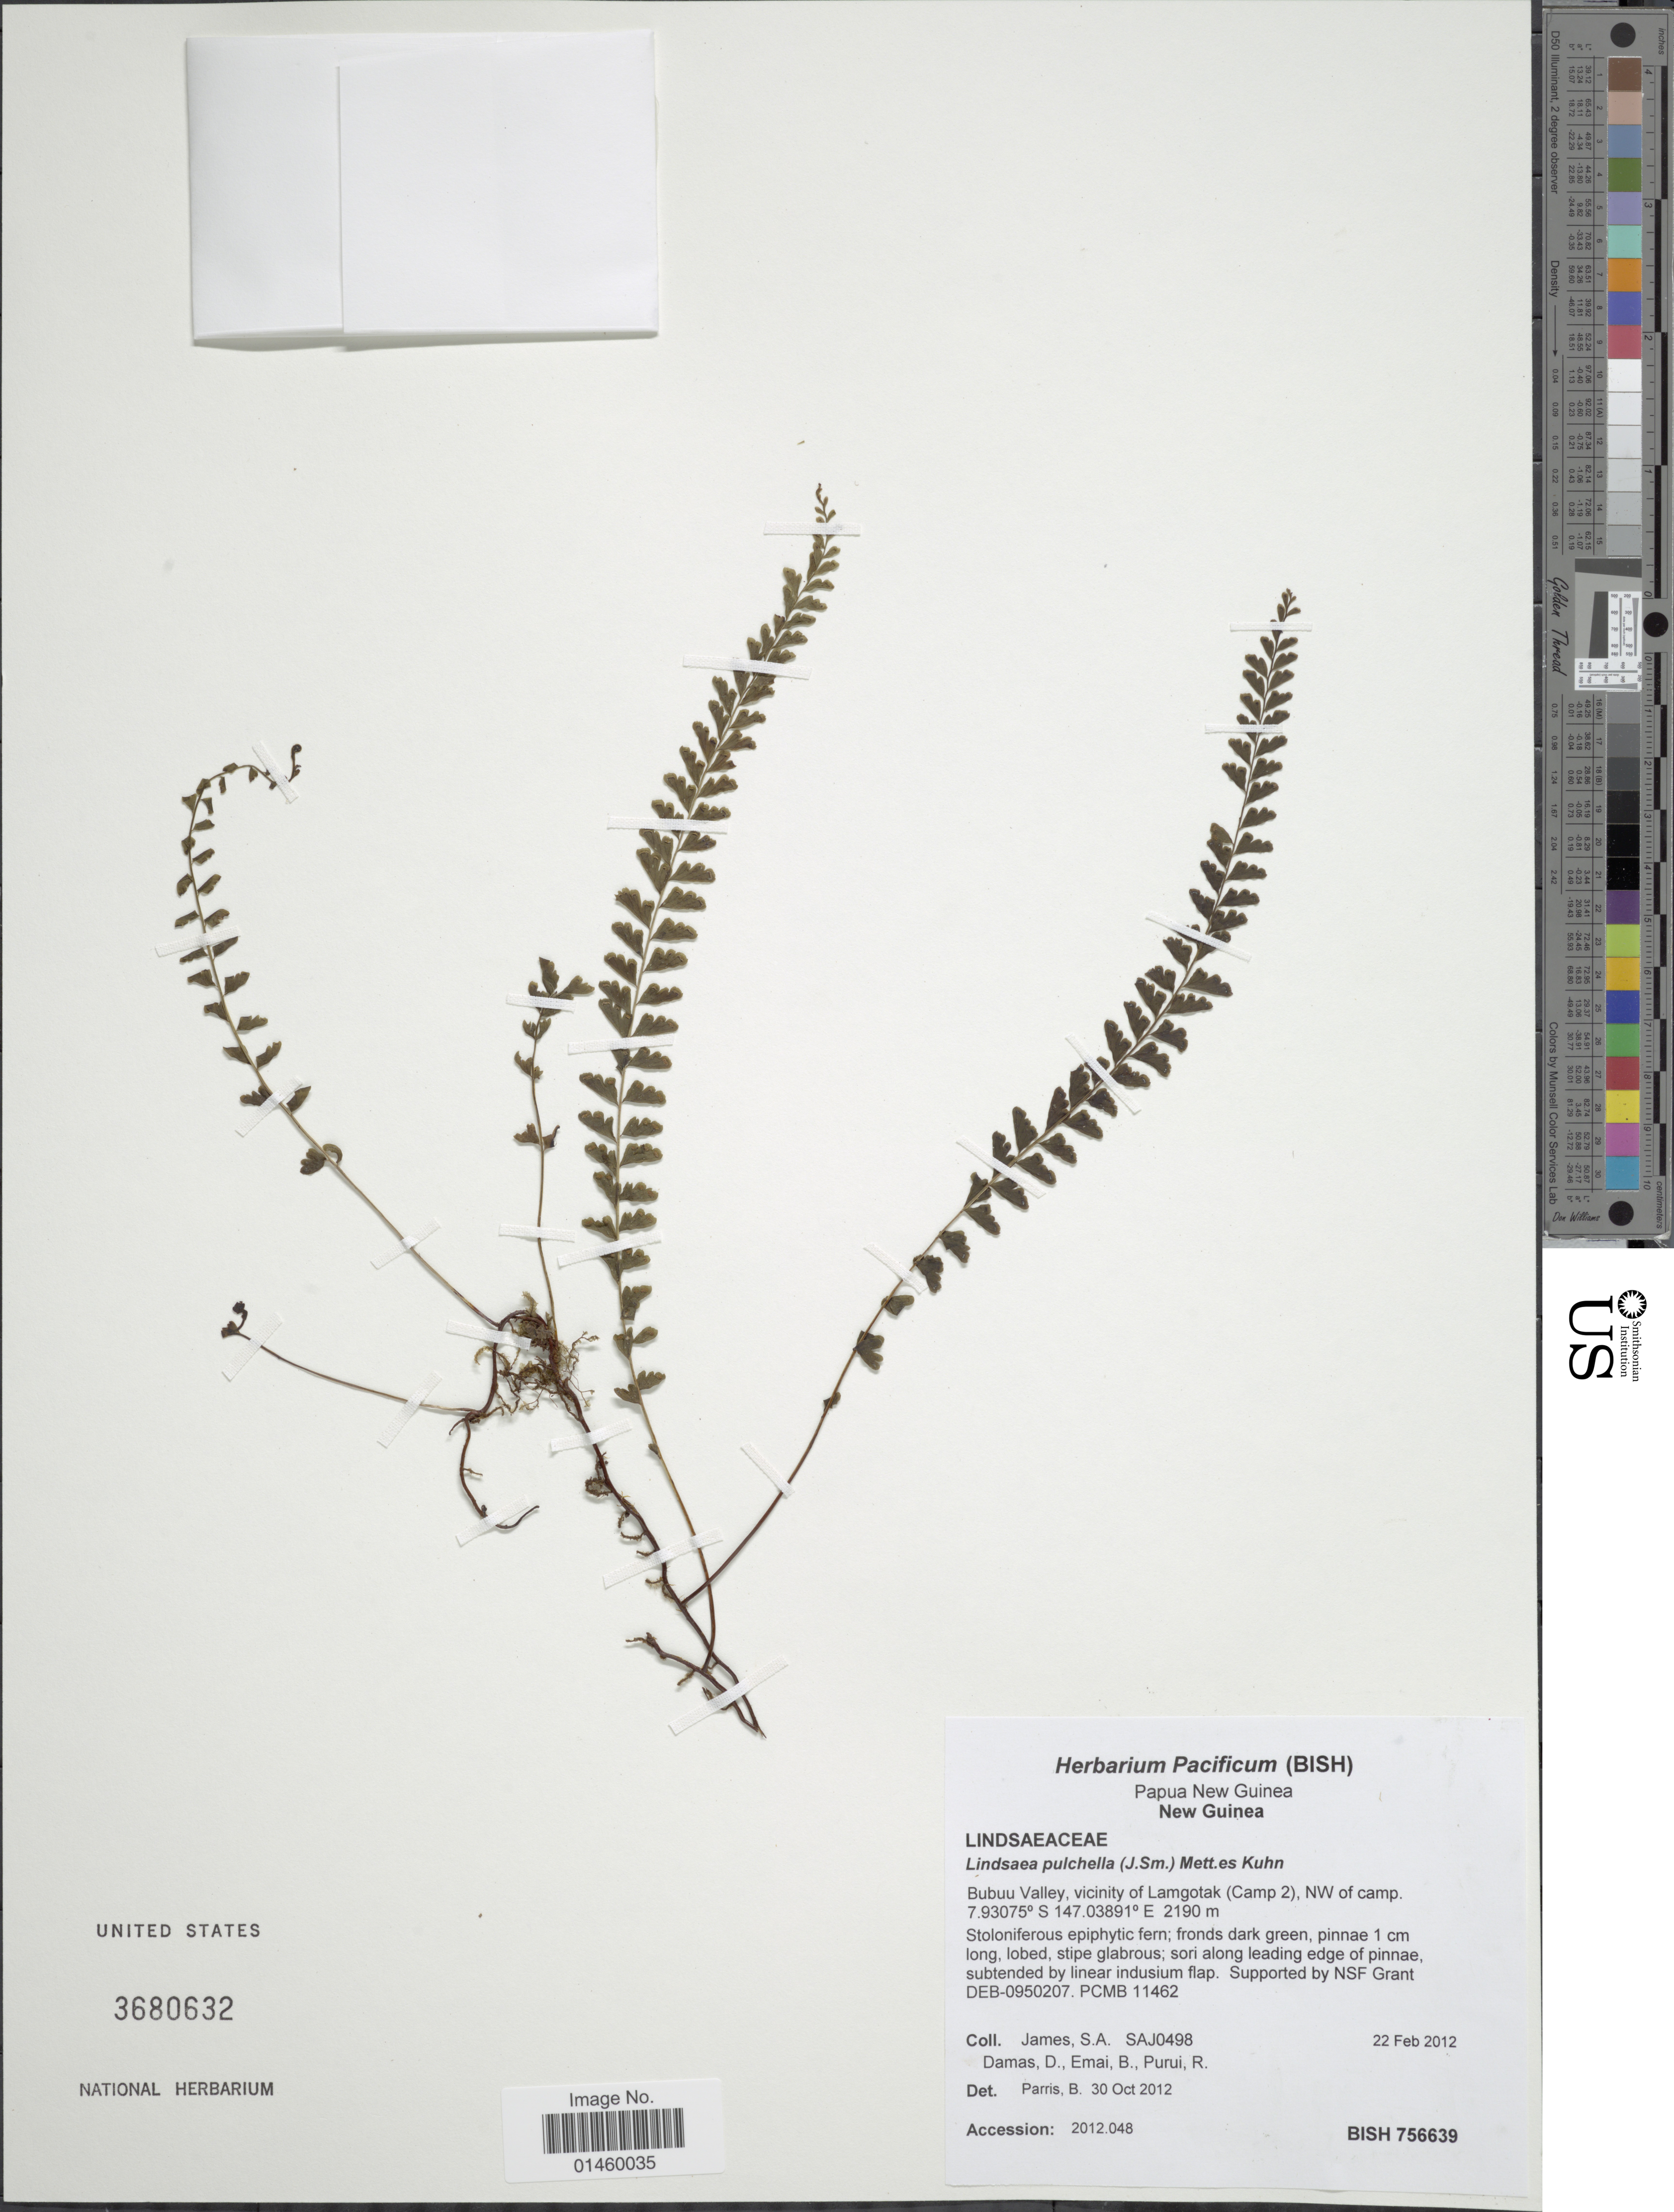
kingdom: Plantae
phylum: Tracheophyta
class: Polypodiopsida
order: Polypodiales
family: Lindsaeaceae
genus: Lindsaea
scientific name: Lindsaea pulchella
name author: (J. Sm.) Mett. ex Kuhn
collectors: S. James, D. Damas, B. Emai & R. Purui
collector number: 0498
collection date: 2012-02-22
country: Papua New Guinea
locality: New Guinea. Bubuu Valley, vicinity of Lamgotak (Camp 2), NW of camp.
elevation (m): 2190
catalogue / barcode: US 3680632